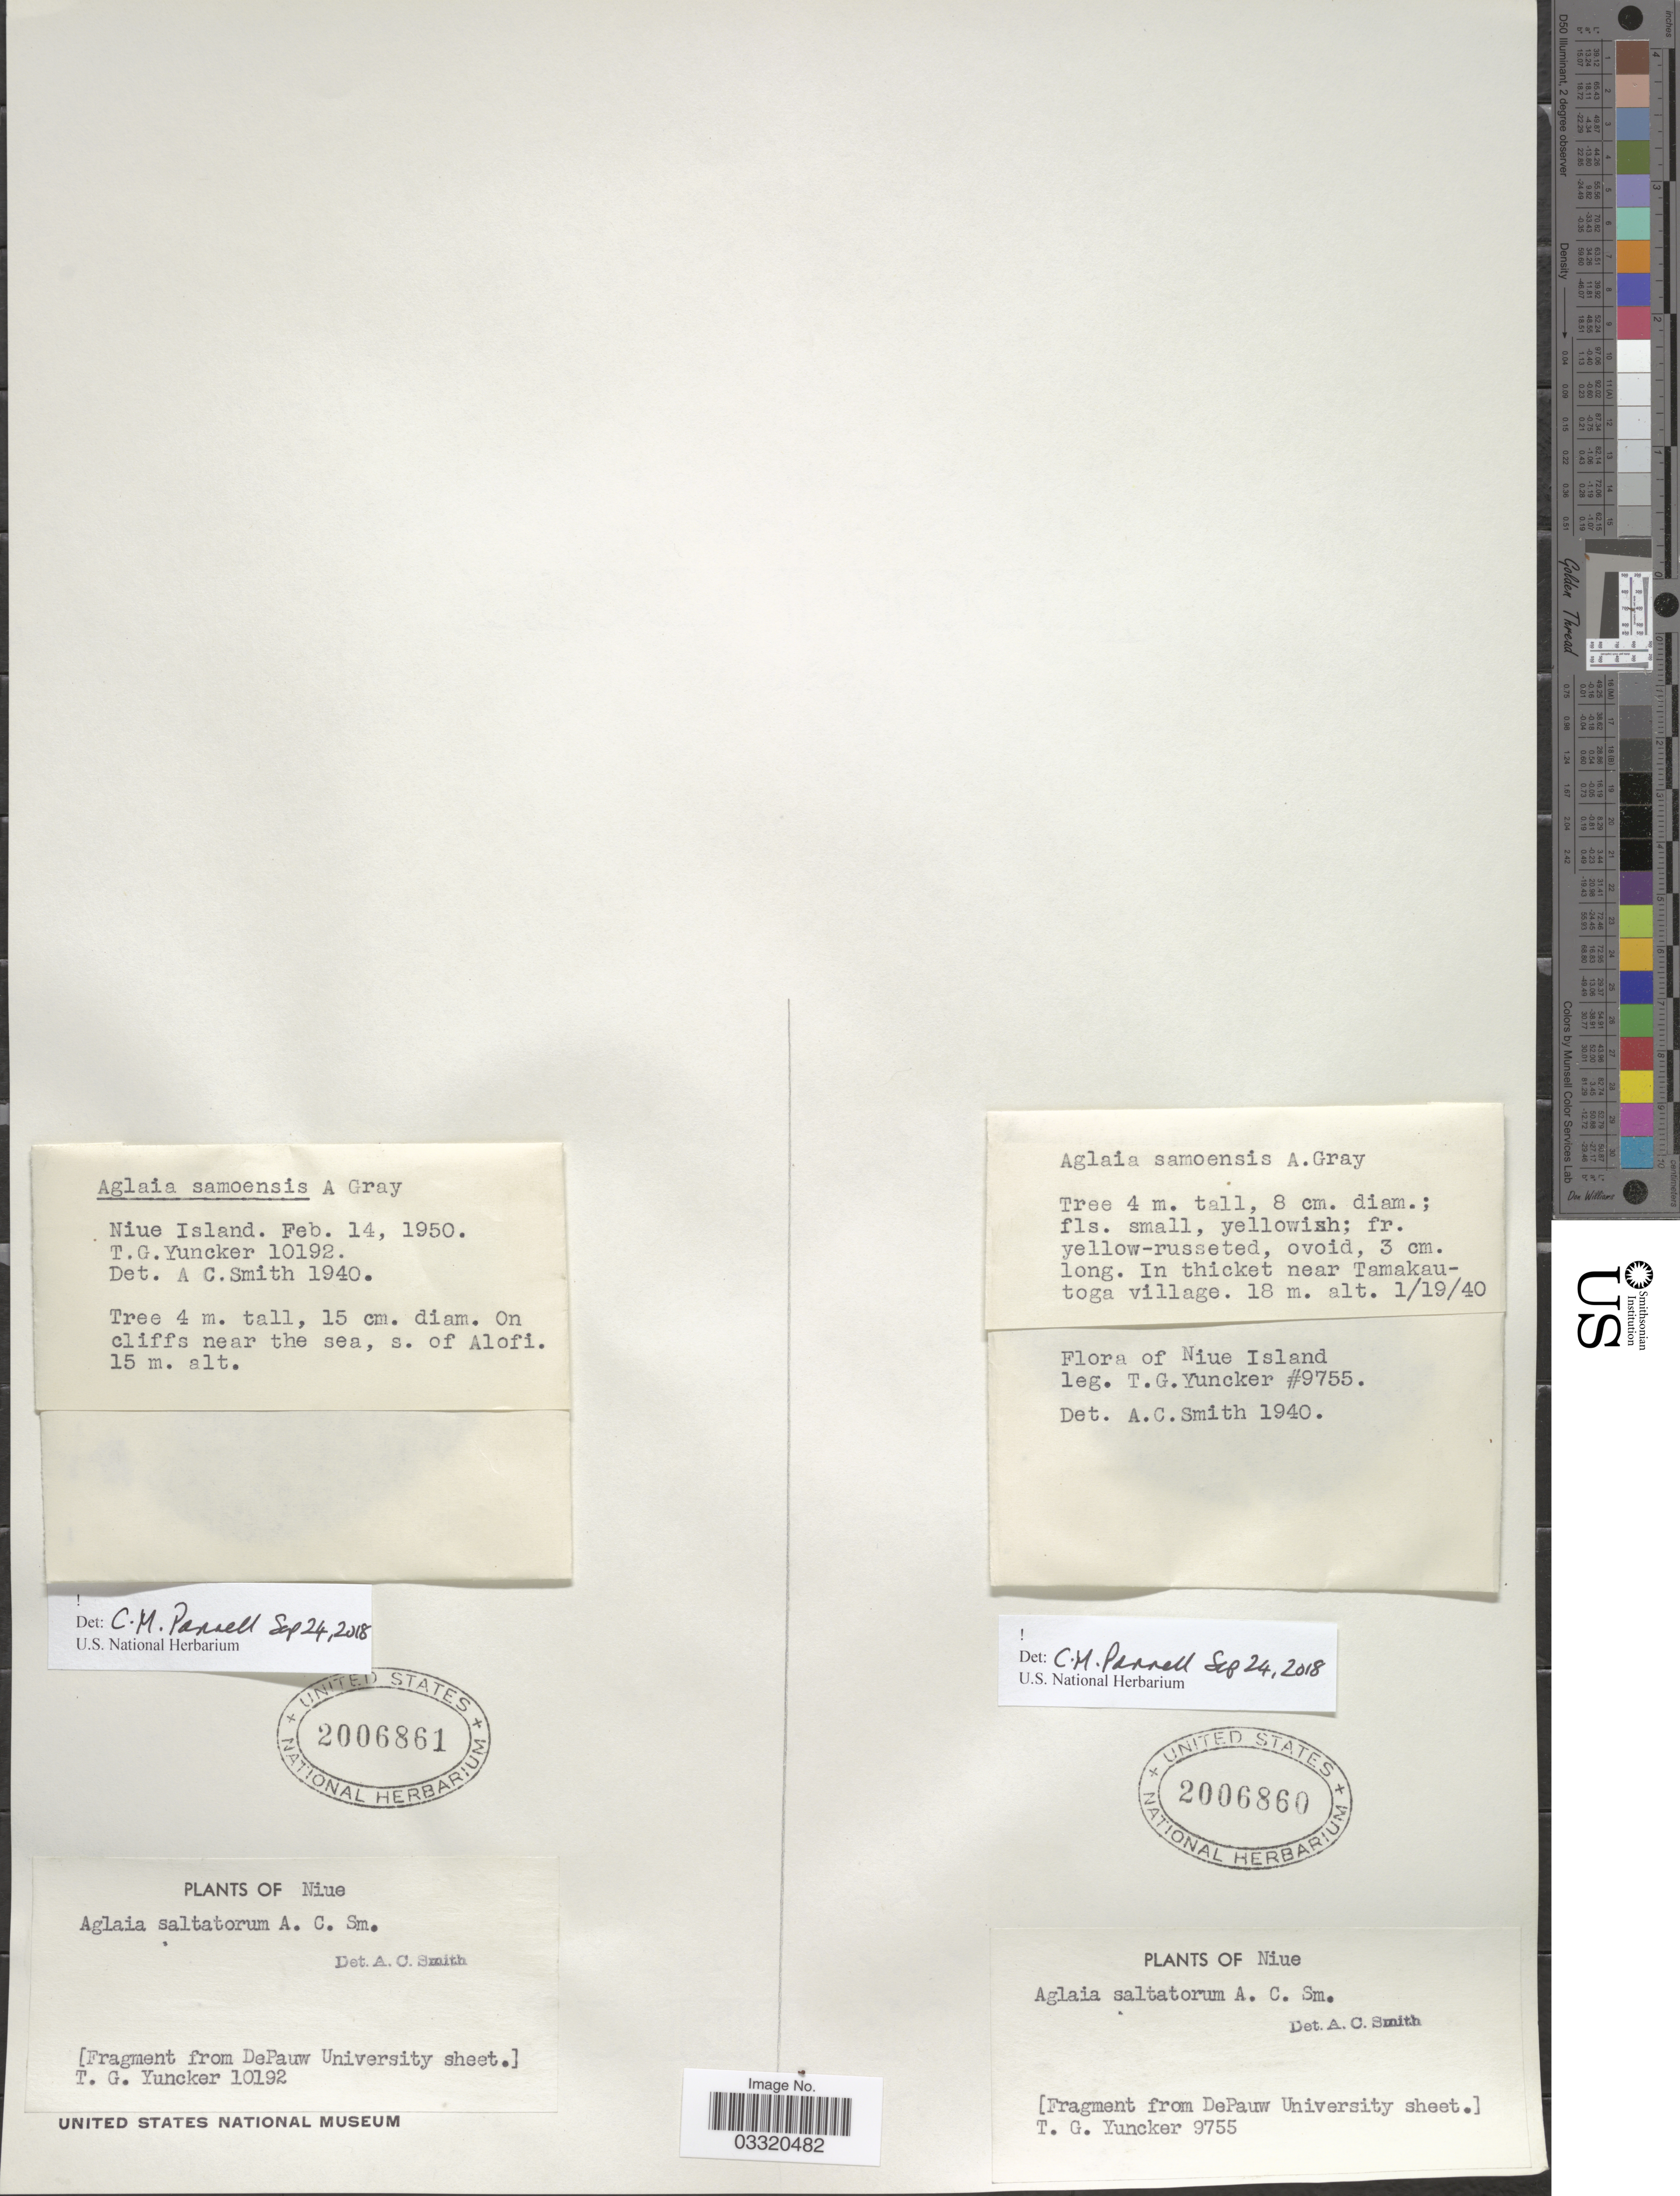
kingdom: Plantae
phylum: Tracheophyta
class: Magnoliopsida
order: Sapindales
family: Meliaceae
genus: Aglaia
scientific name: Aglaia samoensis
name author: A. Gray in Wilkes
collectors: T. G. Yuncker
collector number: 10192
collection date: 1950-02-14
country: Niue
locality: Niue Island.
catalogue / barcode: US 2006861